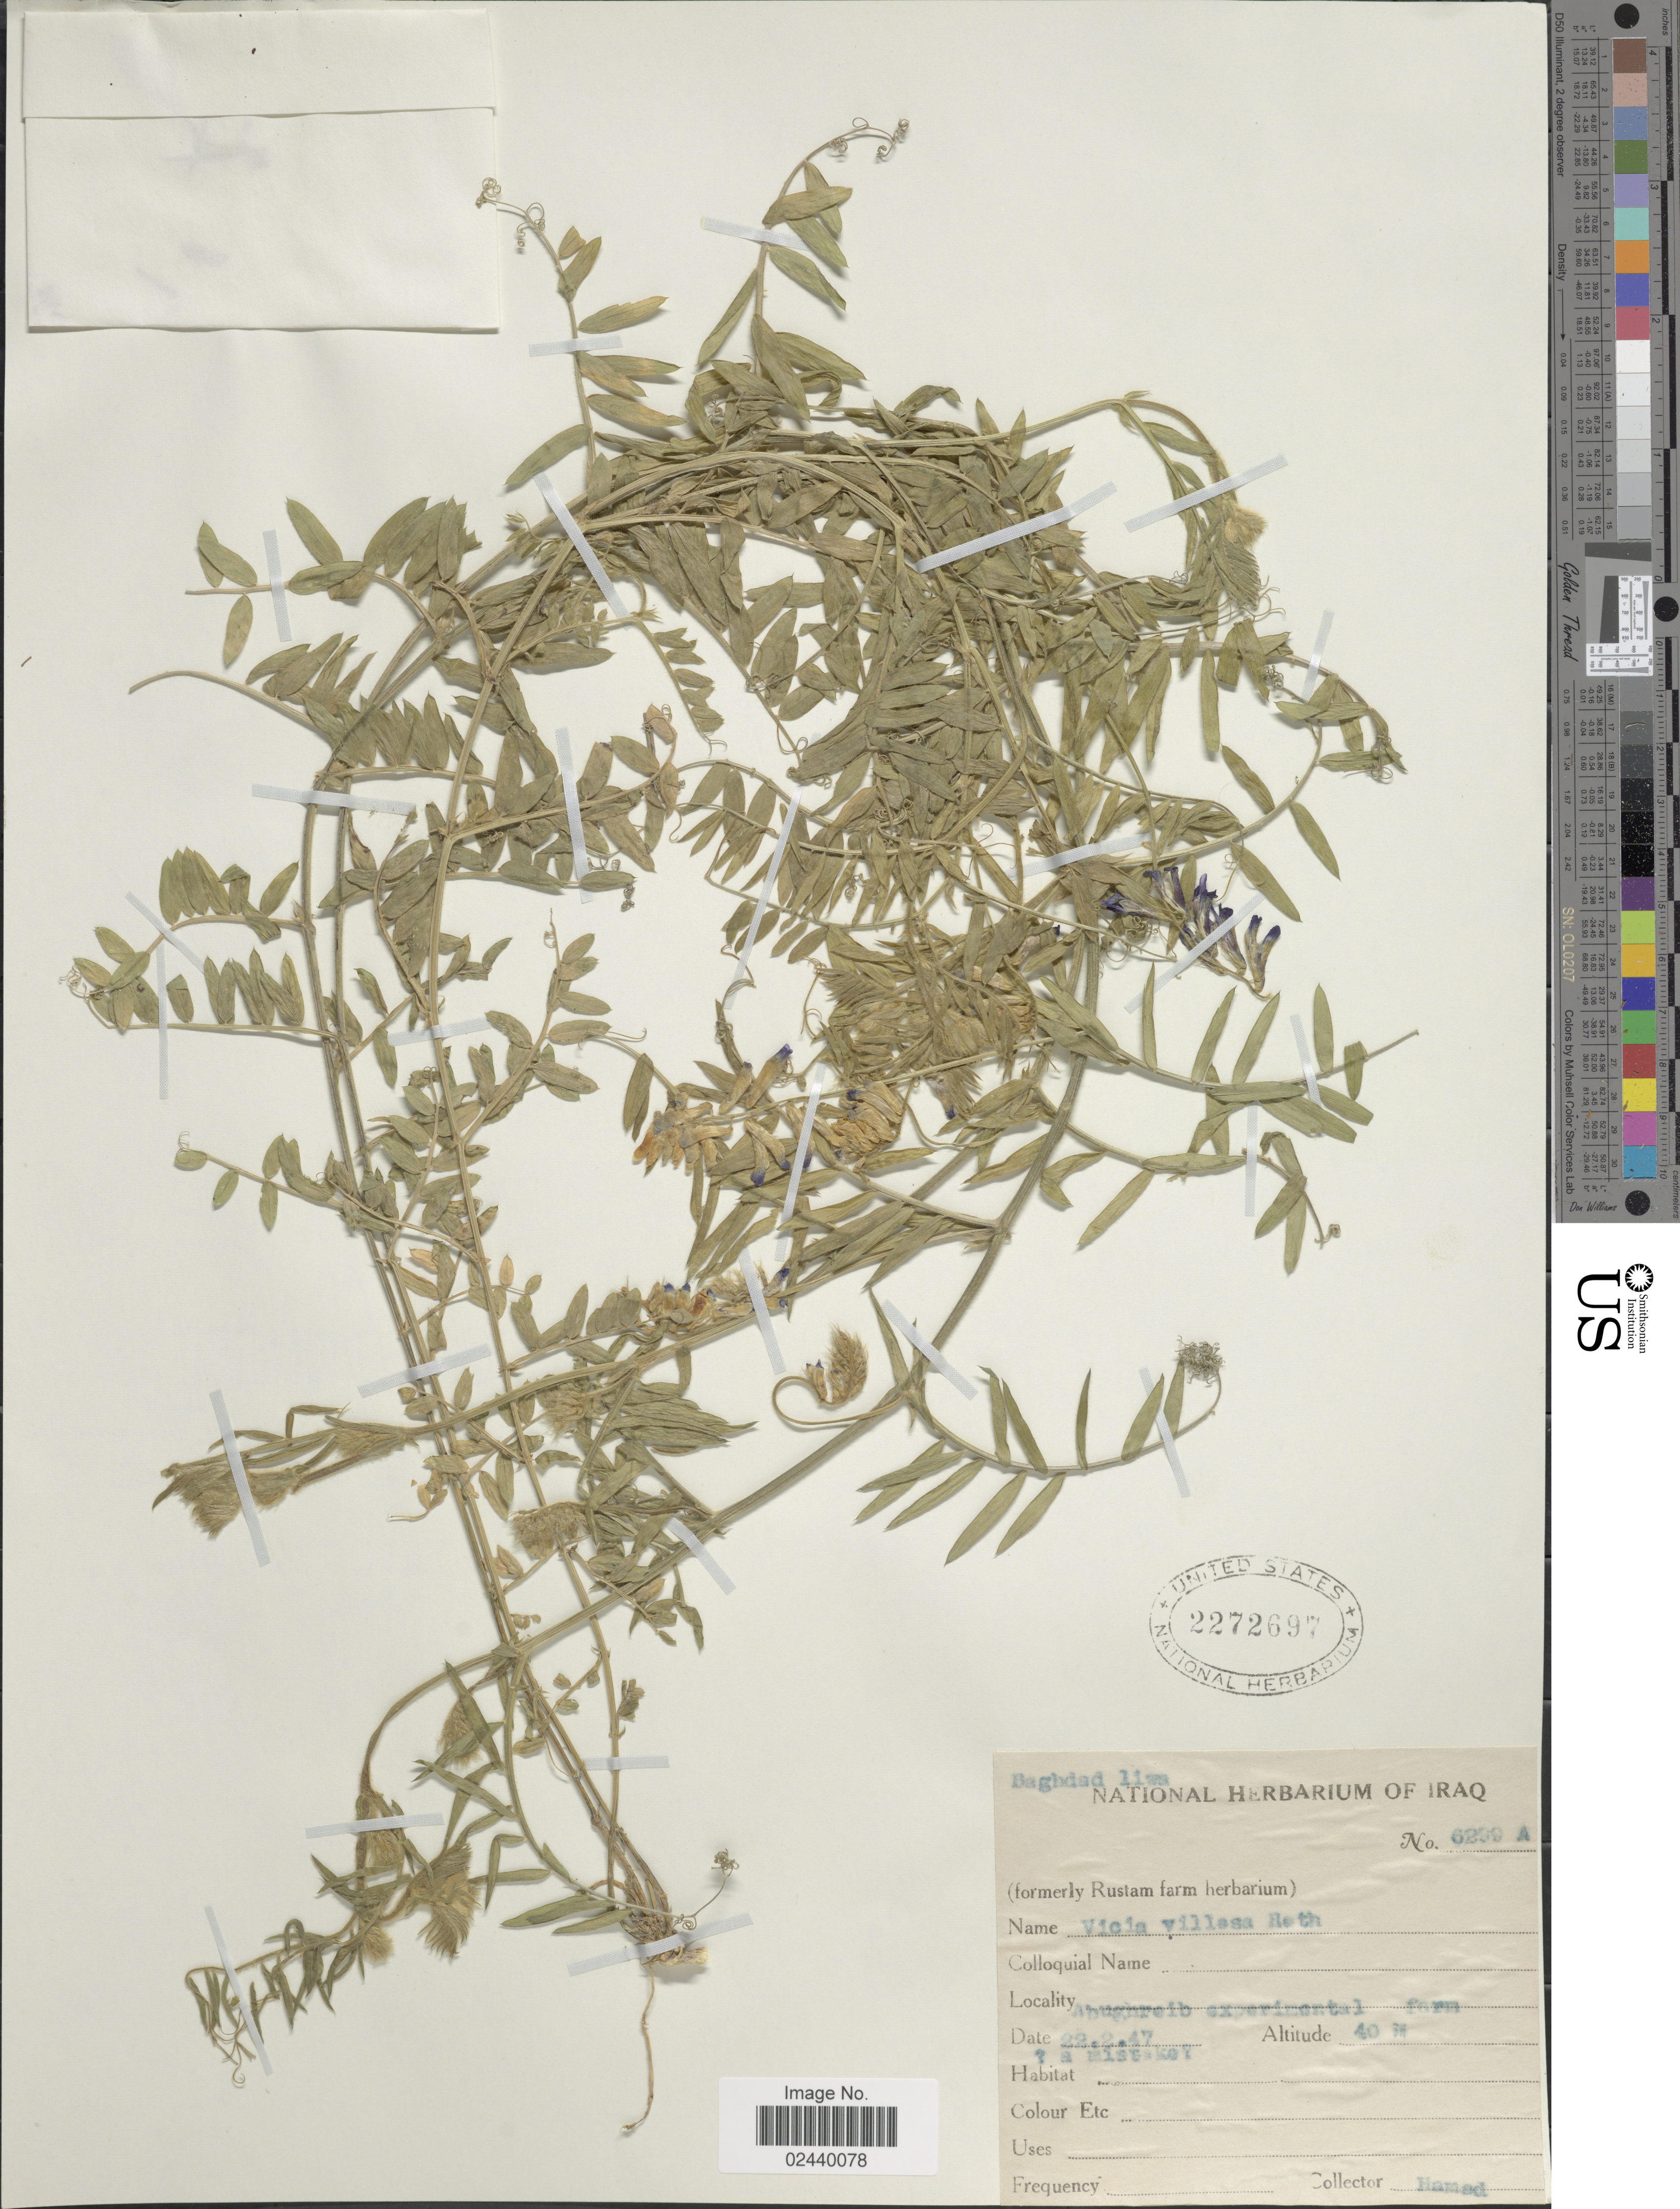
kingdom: Plantae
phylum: Tracheophyta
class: Magnoliopsida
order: Fabales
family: Fabaceae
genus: Vicia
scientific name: Vicia villosa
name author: Roth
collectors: Hamad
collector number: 6299 A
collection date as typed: Transcribed d/m/y: 22/2/47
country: Iraq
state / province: Baghdad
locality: Baghdad liwa, Abughreib experimental farm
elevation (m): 40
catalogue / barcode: US 2272697